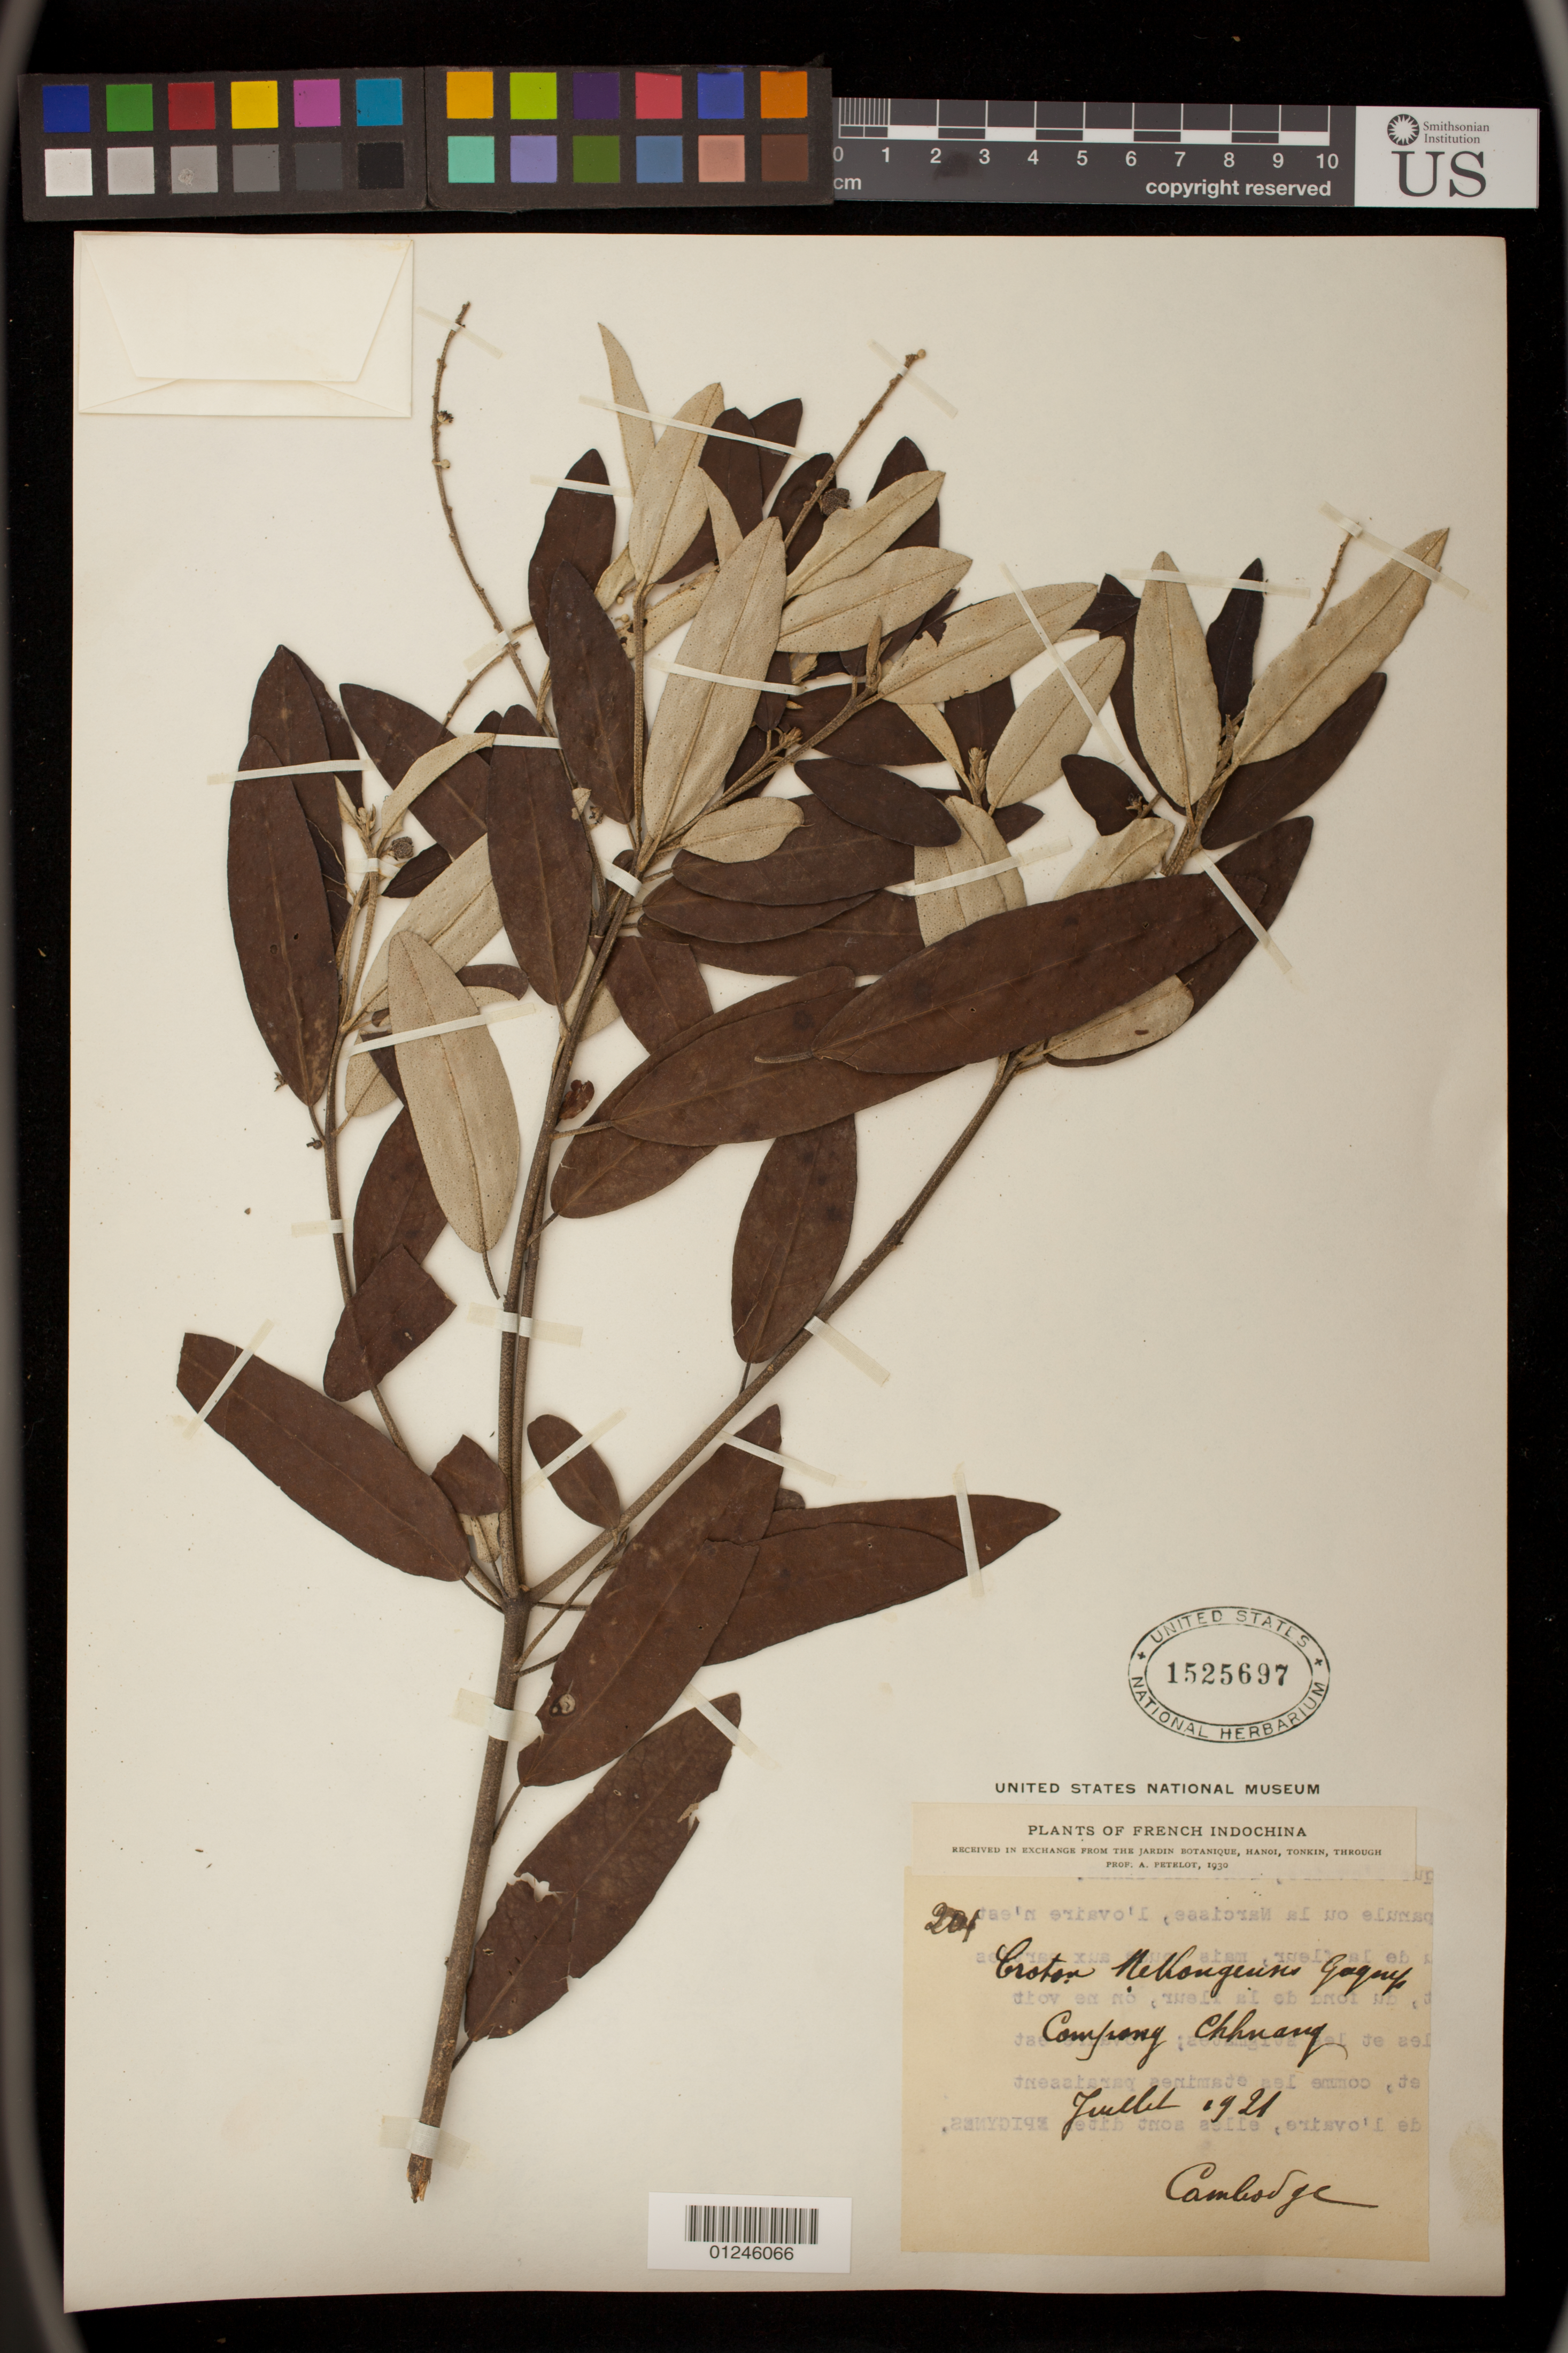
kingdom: Plantae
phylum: Tracheophyta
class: Magnoliopsida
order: Malpighiales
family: Euphorbiaceae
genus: Croton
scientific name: Croton mekongensis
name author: Gagnep.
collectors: A. Petelot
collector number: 201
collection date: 1921-07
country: Cambodia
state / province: Kampong Chhnang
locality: Compong Chhnang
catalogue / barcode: US 1525697